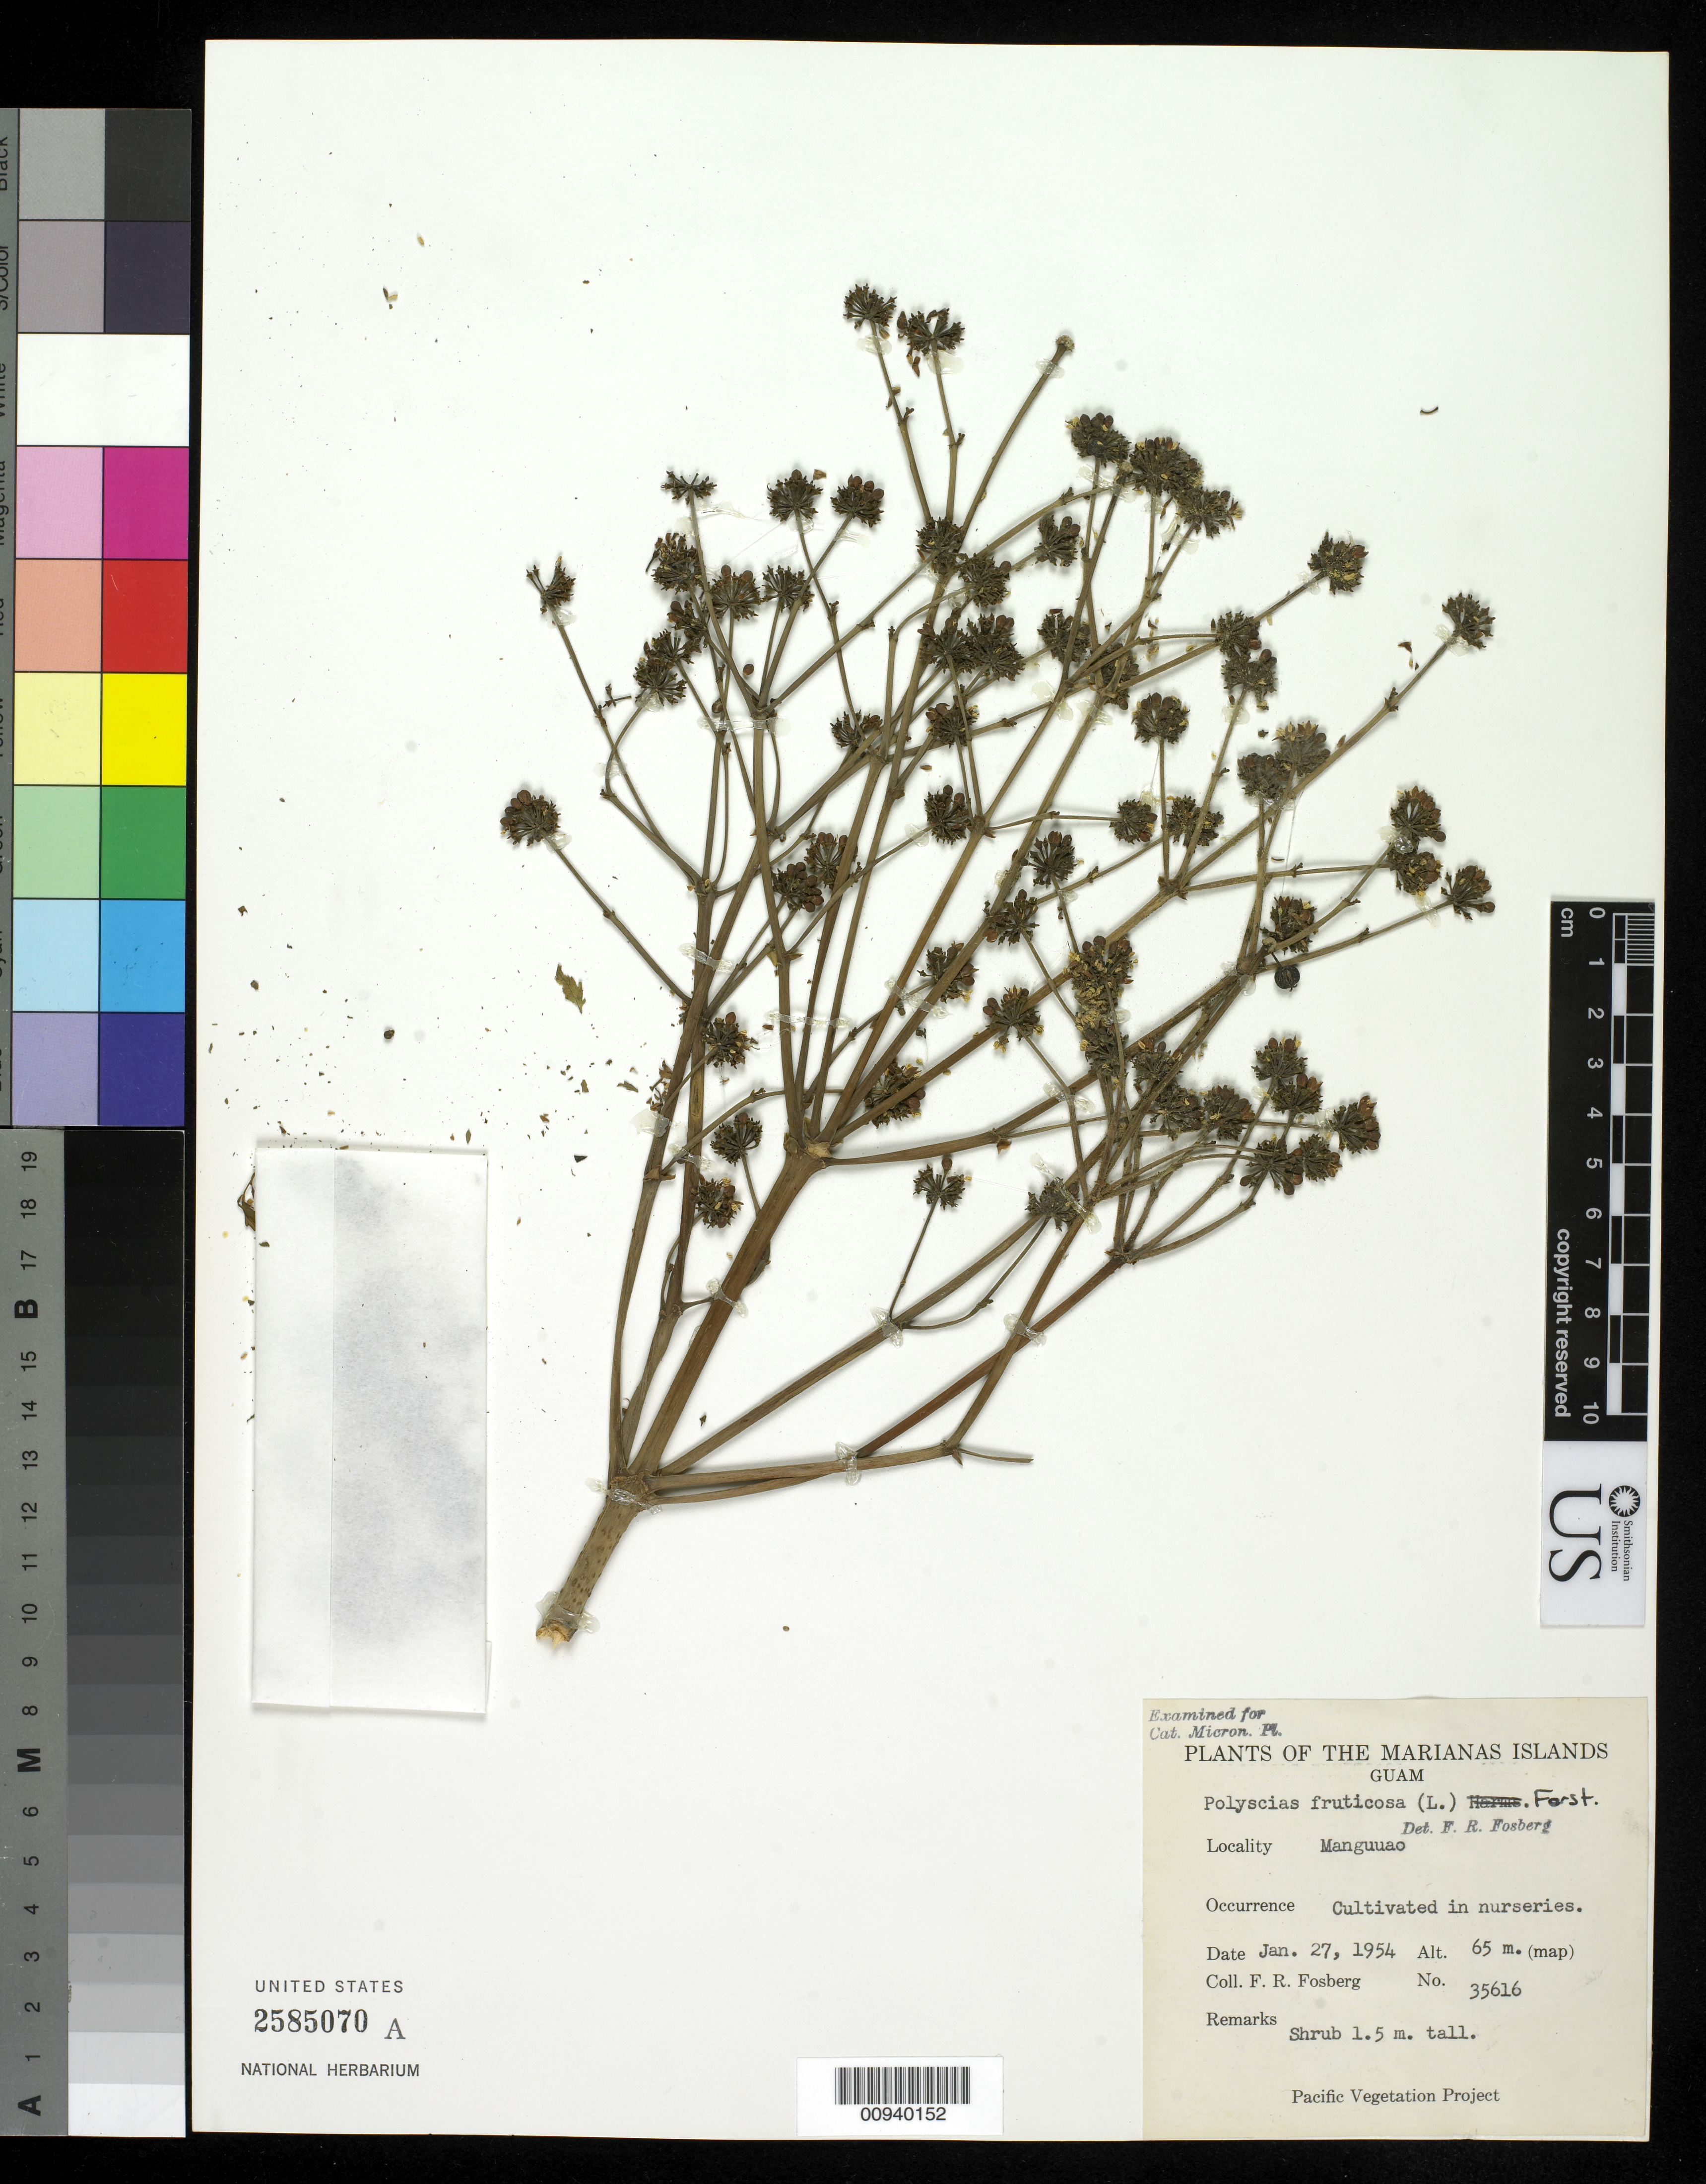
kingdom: Plantae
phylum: Tracheophyta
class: Magnoliopsida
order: Apiales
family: Araliaceae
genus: Polyscias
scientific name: Polyscias fruticosa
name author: (L.) Harms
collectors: F. R. Fosberg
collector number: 35616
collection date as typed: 27 Jan 1954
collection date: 1954-01-27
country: Guam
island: Guam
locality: Manguuao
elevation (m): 65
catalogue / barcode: US 2585070A